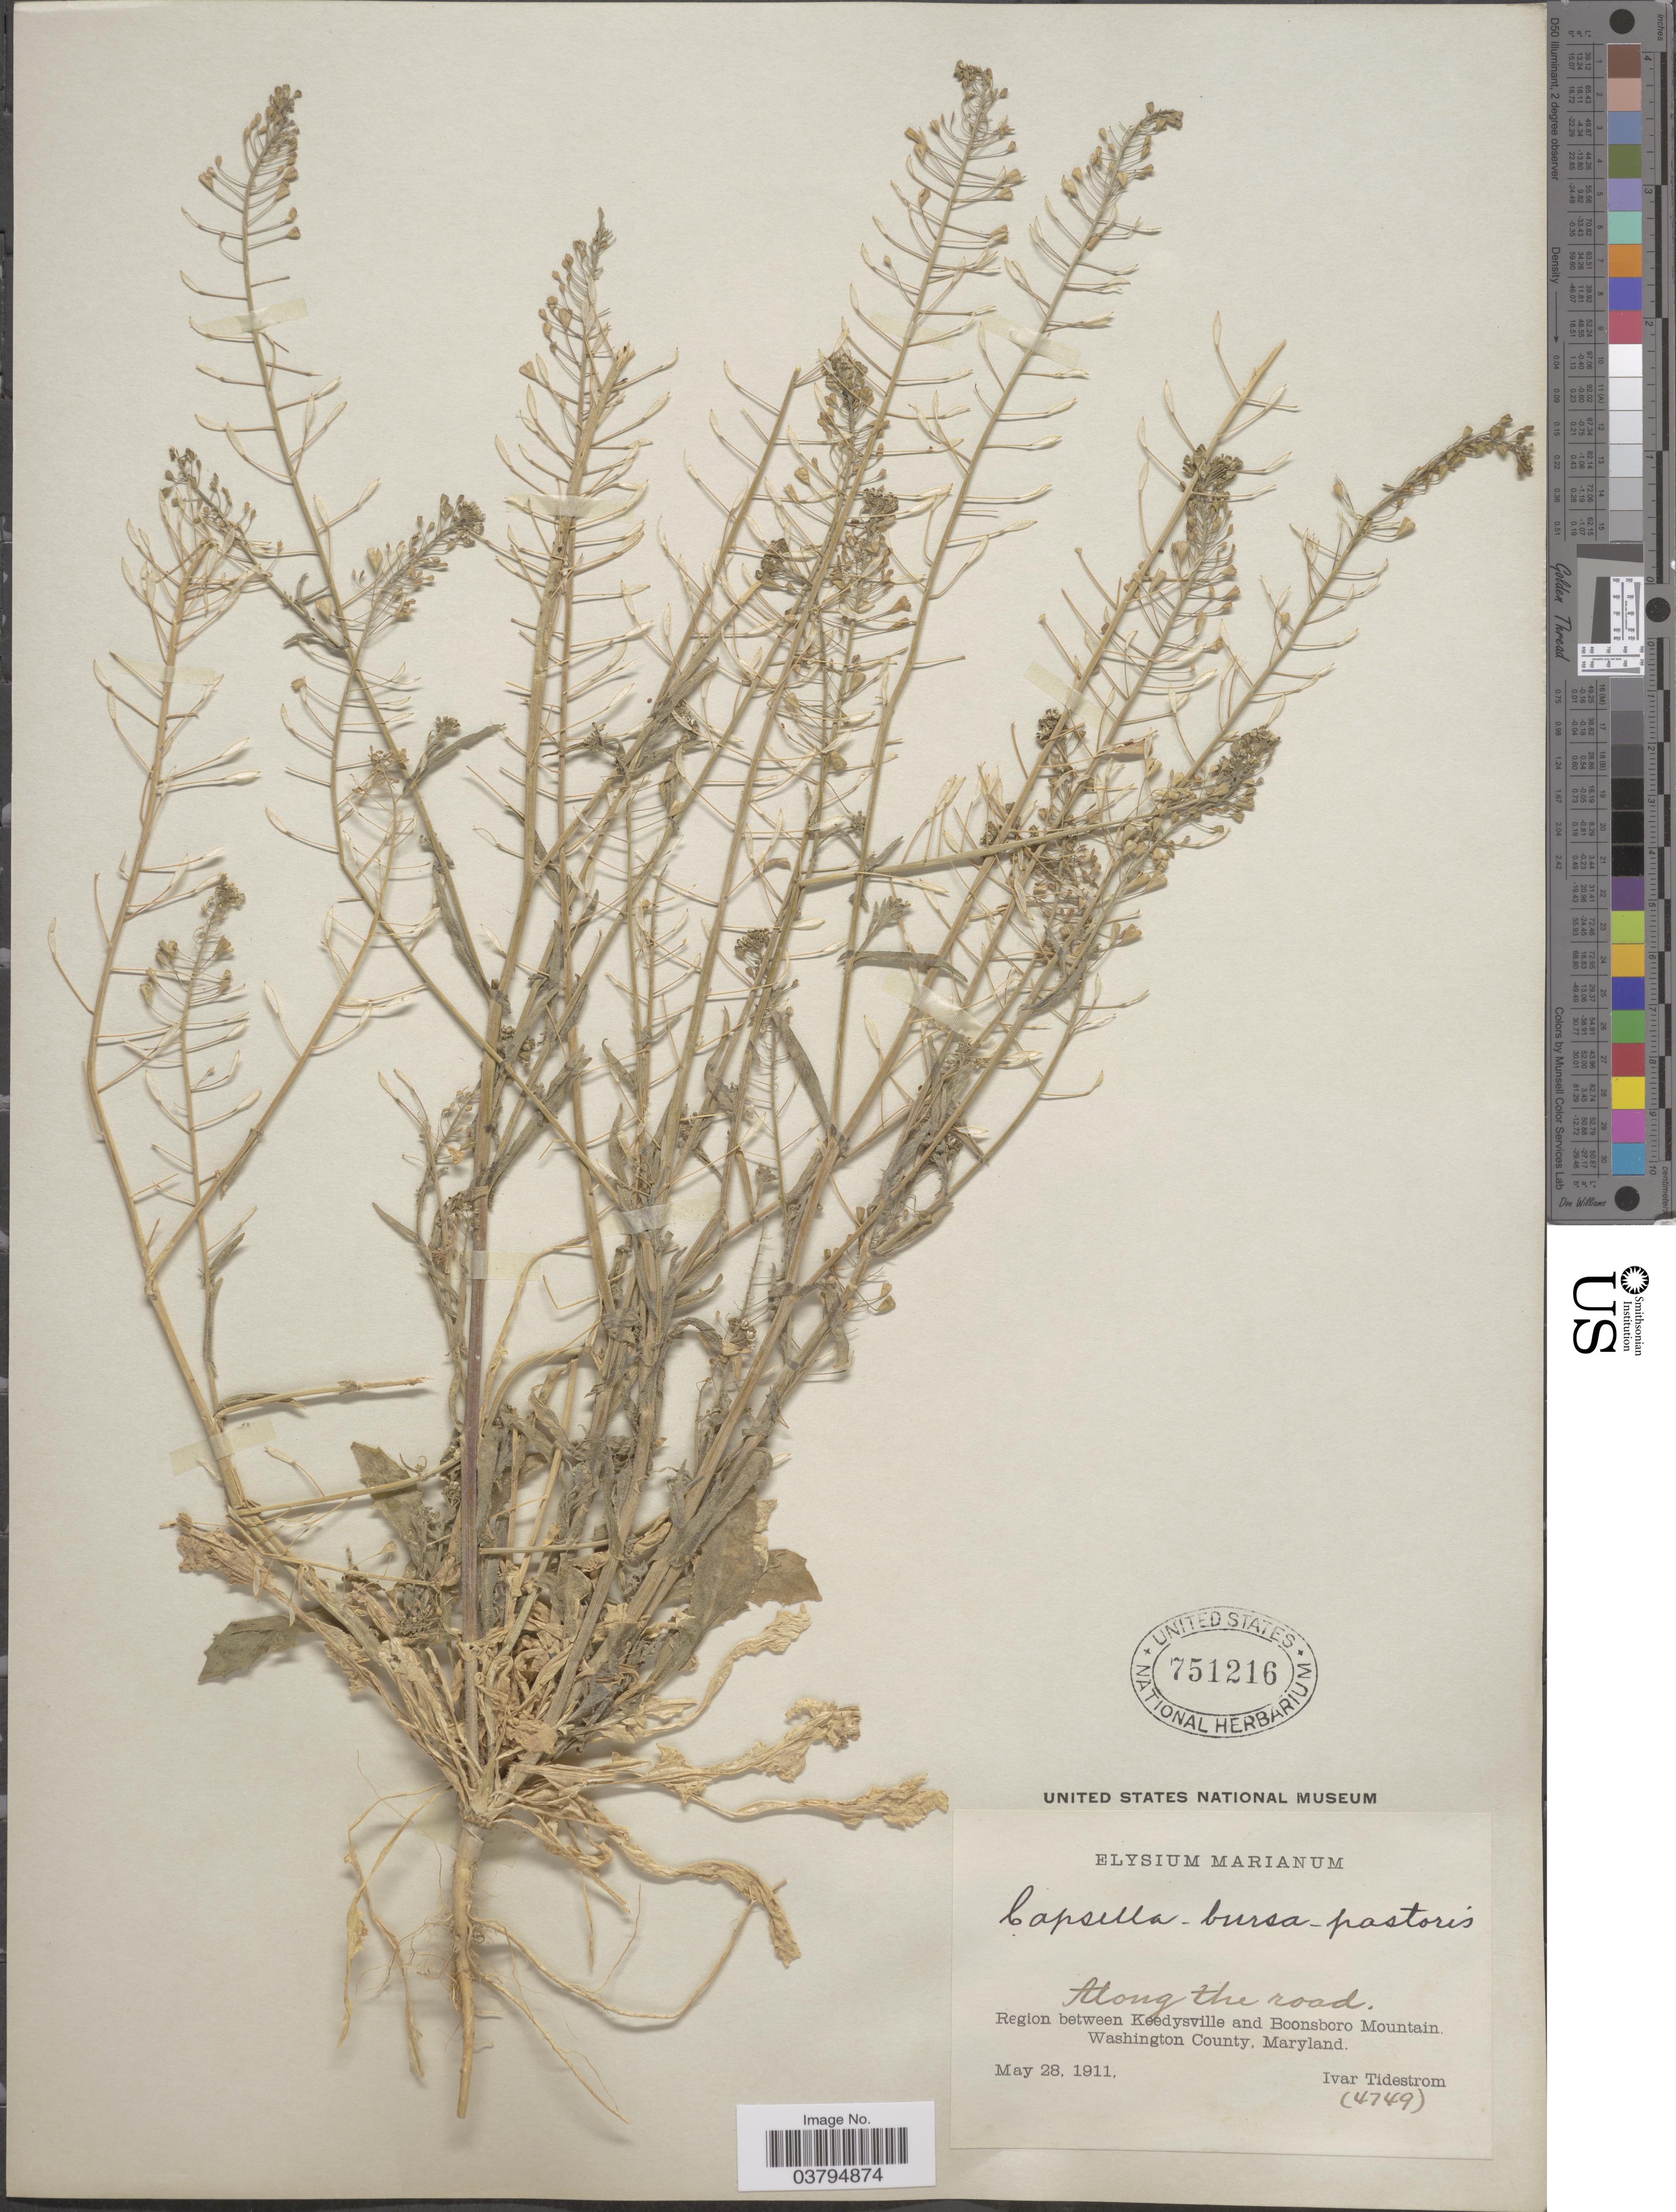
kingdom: Plantae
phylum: Tracheophyta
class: Magnoliopsida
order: Brassicales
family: Brassicaceae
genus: Capsella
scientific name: Capsella bursa-pastoris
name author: (L.) Medik.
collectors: I. F. Tidestrom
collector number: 4749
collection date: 1911-05-28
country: United States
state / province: Maryland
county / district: Washington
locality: Along the road. Region between Keedysville and Boonsboro Mountain. Washington County.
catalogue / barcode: US 751216